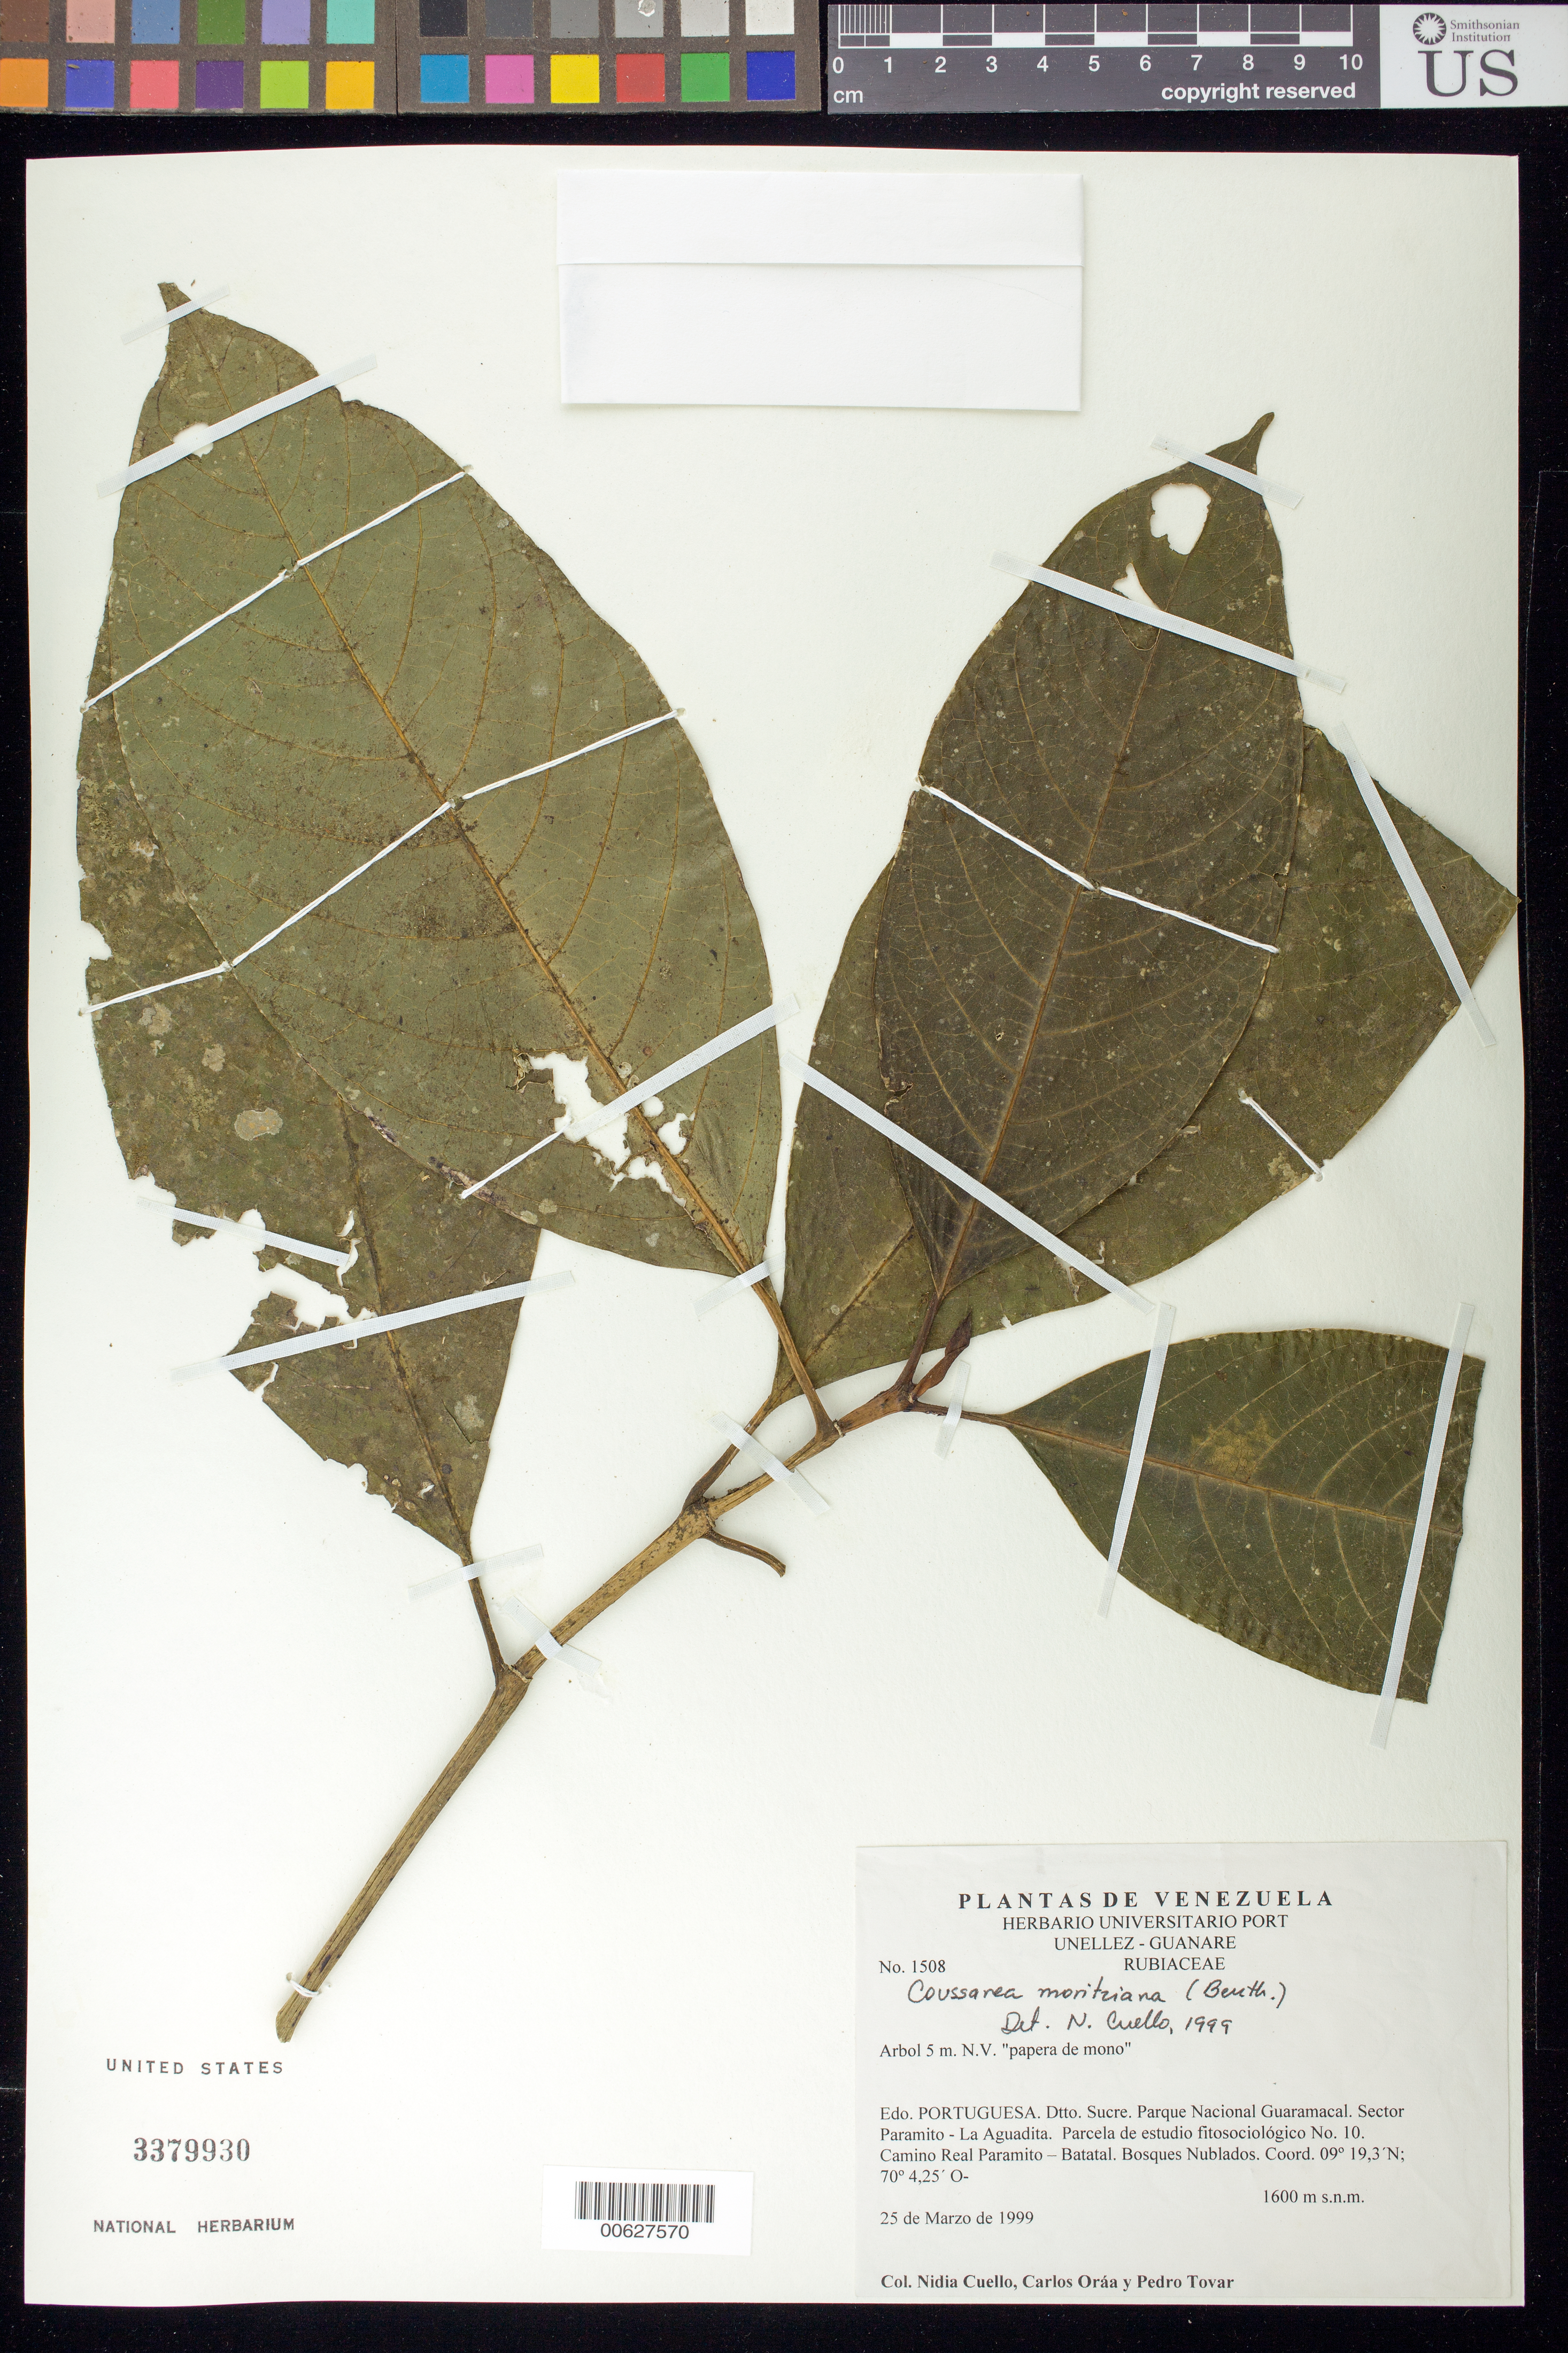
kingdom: Plantae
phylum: Tracheophyta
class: Magnoliopsida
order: Gentianales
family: Rubiaceae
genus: Coussarea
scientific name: Coussarea moritziana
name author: (Benth.) Standl.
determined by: Cuello, Nidia L.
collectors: N. L. Cuello, C. Oráa & P. Tovar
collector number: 1508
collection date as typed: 25 Mar 1999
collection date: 1999-03-25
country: Venezuela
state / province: Portuguesa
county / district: Sucre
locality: Parque Nacional Guaramacal. Sector Paramito - La Aguadita. Camino Real Paramito - Batatal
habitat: Bosques nublados.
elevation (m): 1600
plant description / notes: Common name: Papera de mono; PORT, US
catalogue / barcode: US 3379930